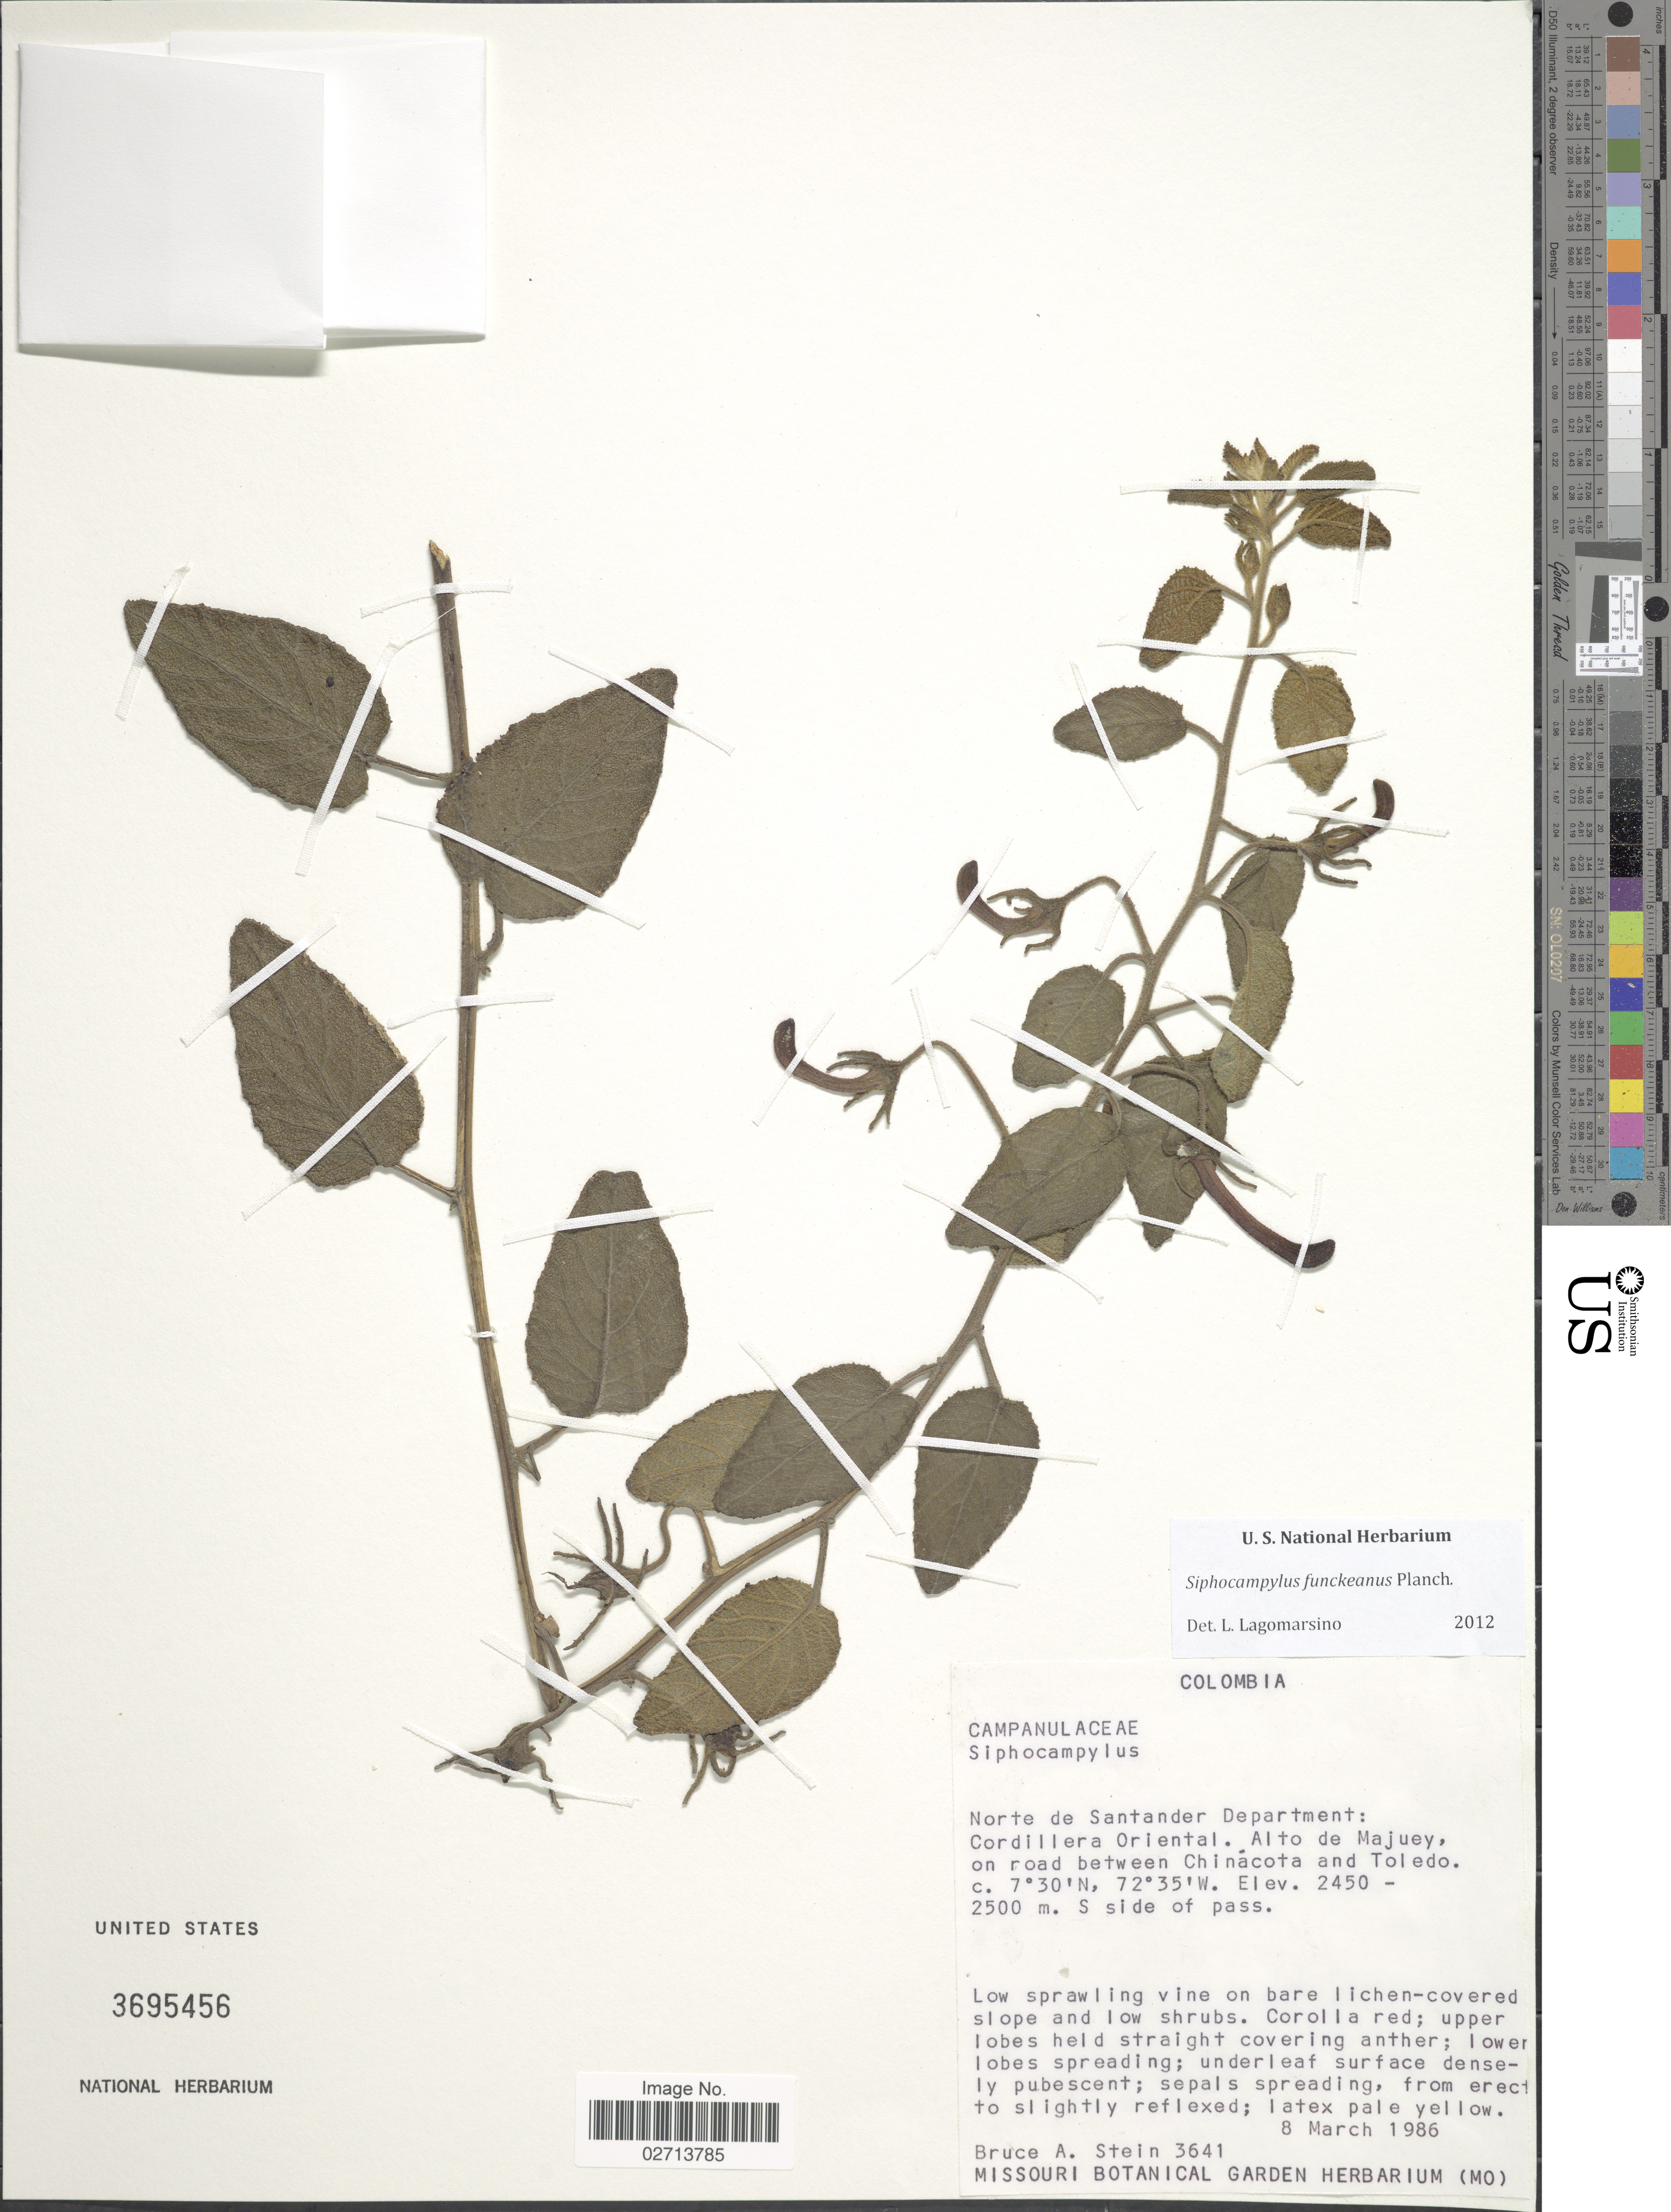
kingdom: Plantae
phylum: Tracheophyta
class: Magnoliopsida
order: Asterales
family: Campanulaceae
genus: Siphocampylus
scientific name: Siphocampylus funckeanus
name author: Planch.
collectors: B. A. Stein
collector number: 3641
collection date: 1986-03-08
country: Colombia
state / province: Norte de Santander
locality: Norte de Santander Department: Cordillera Oriental. Alto de Majuey, on road between Chinácota and Toledo, S. side of pass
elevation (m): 2450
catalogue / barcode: US 3695456